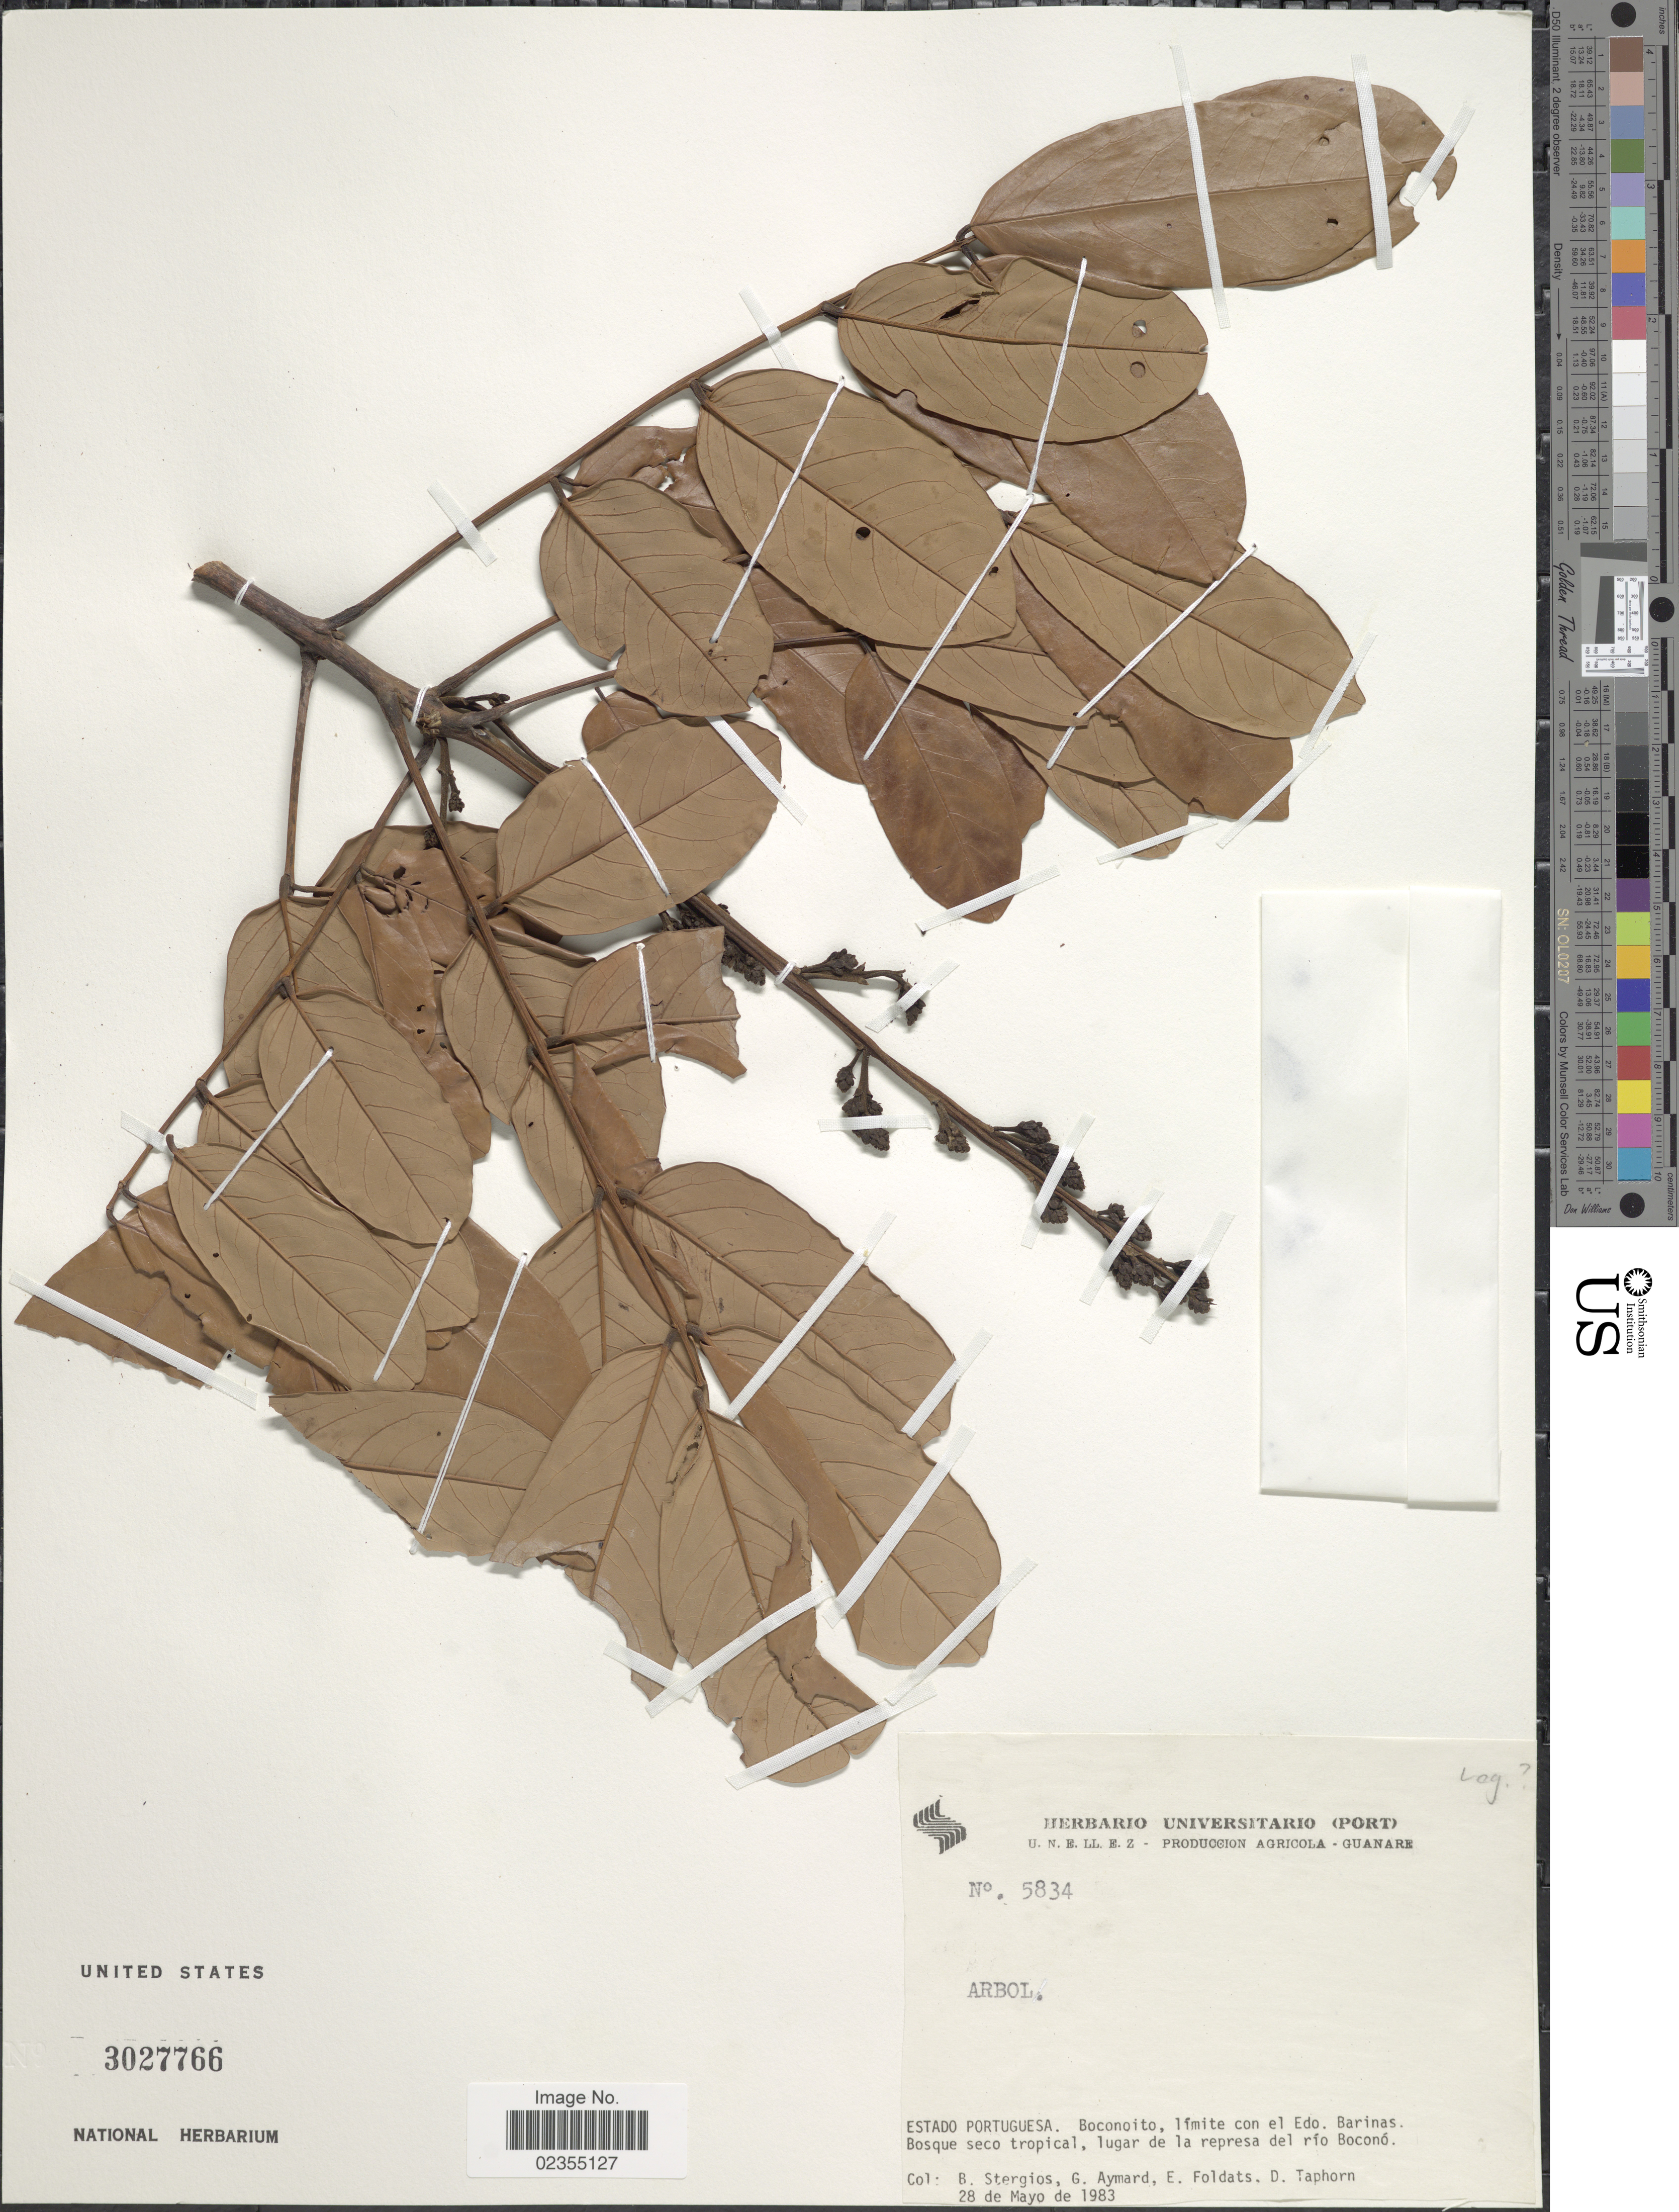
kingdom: Plantae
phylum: Tracheophyta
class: Magnoliopsida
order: Fabales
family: Fabaceae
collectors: B. G. Stergios, G. A. Aymard, E. Foldats & D. Taphorn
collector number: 5834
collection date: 1983-05-28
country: Venezuela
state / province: Portuguesa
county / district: San Genaro de Boconoito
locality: Boconoito, límite con el Edo. Barinas, lugar de la represa del río Boconó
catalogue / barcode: US 3027766